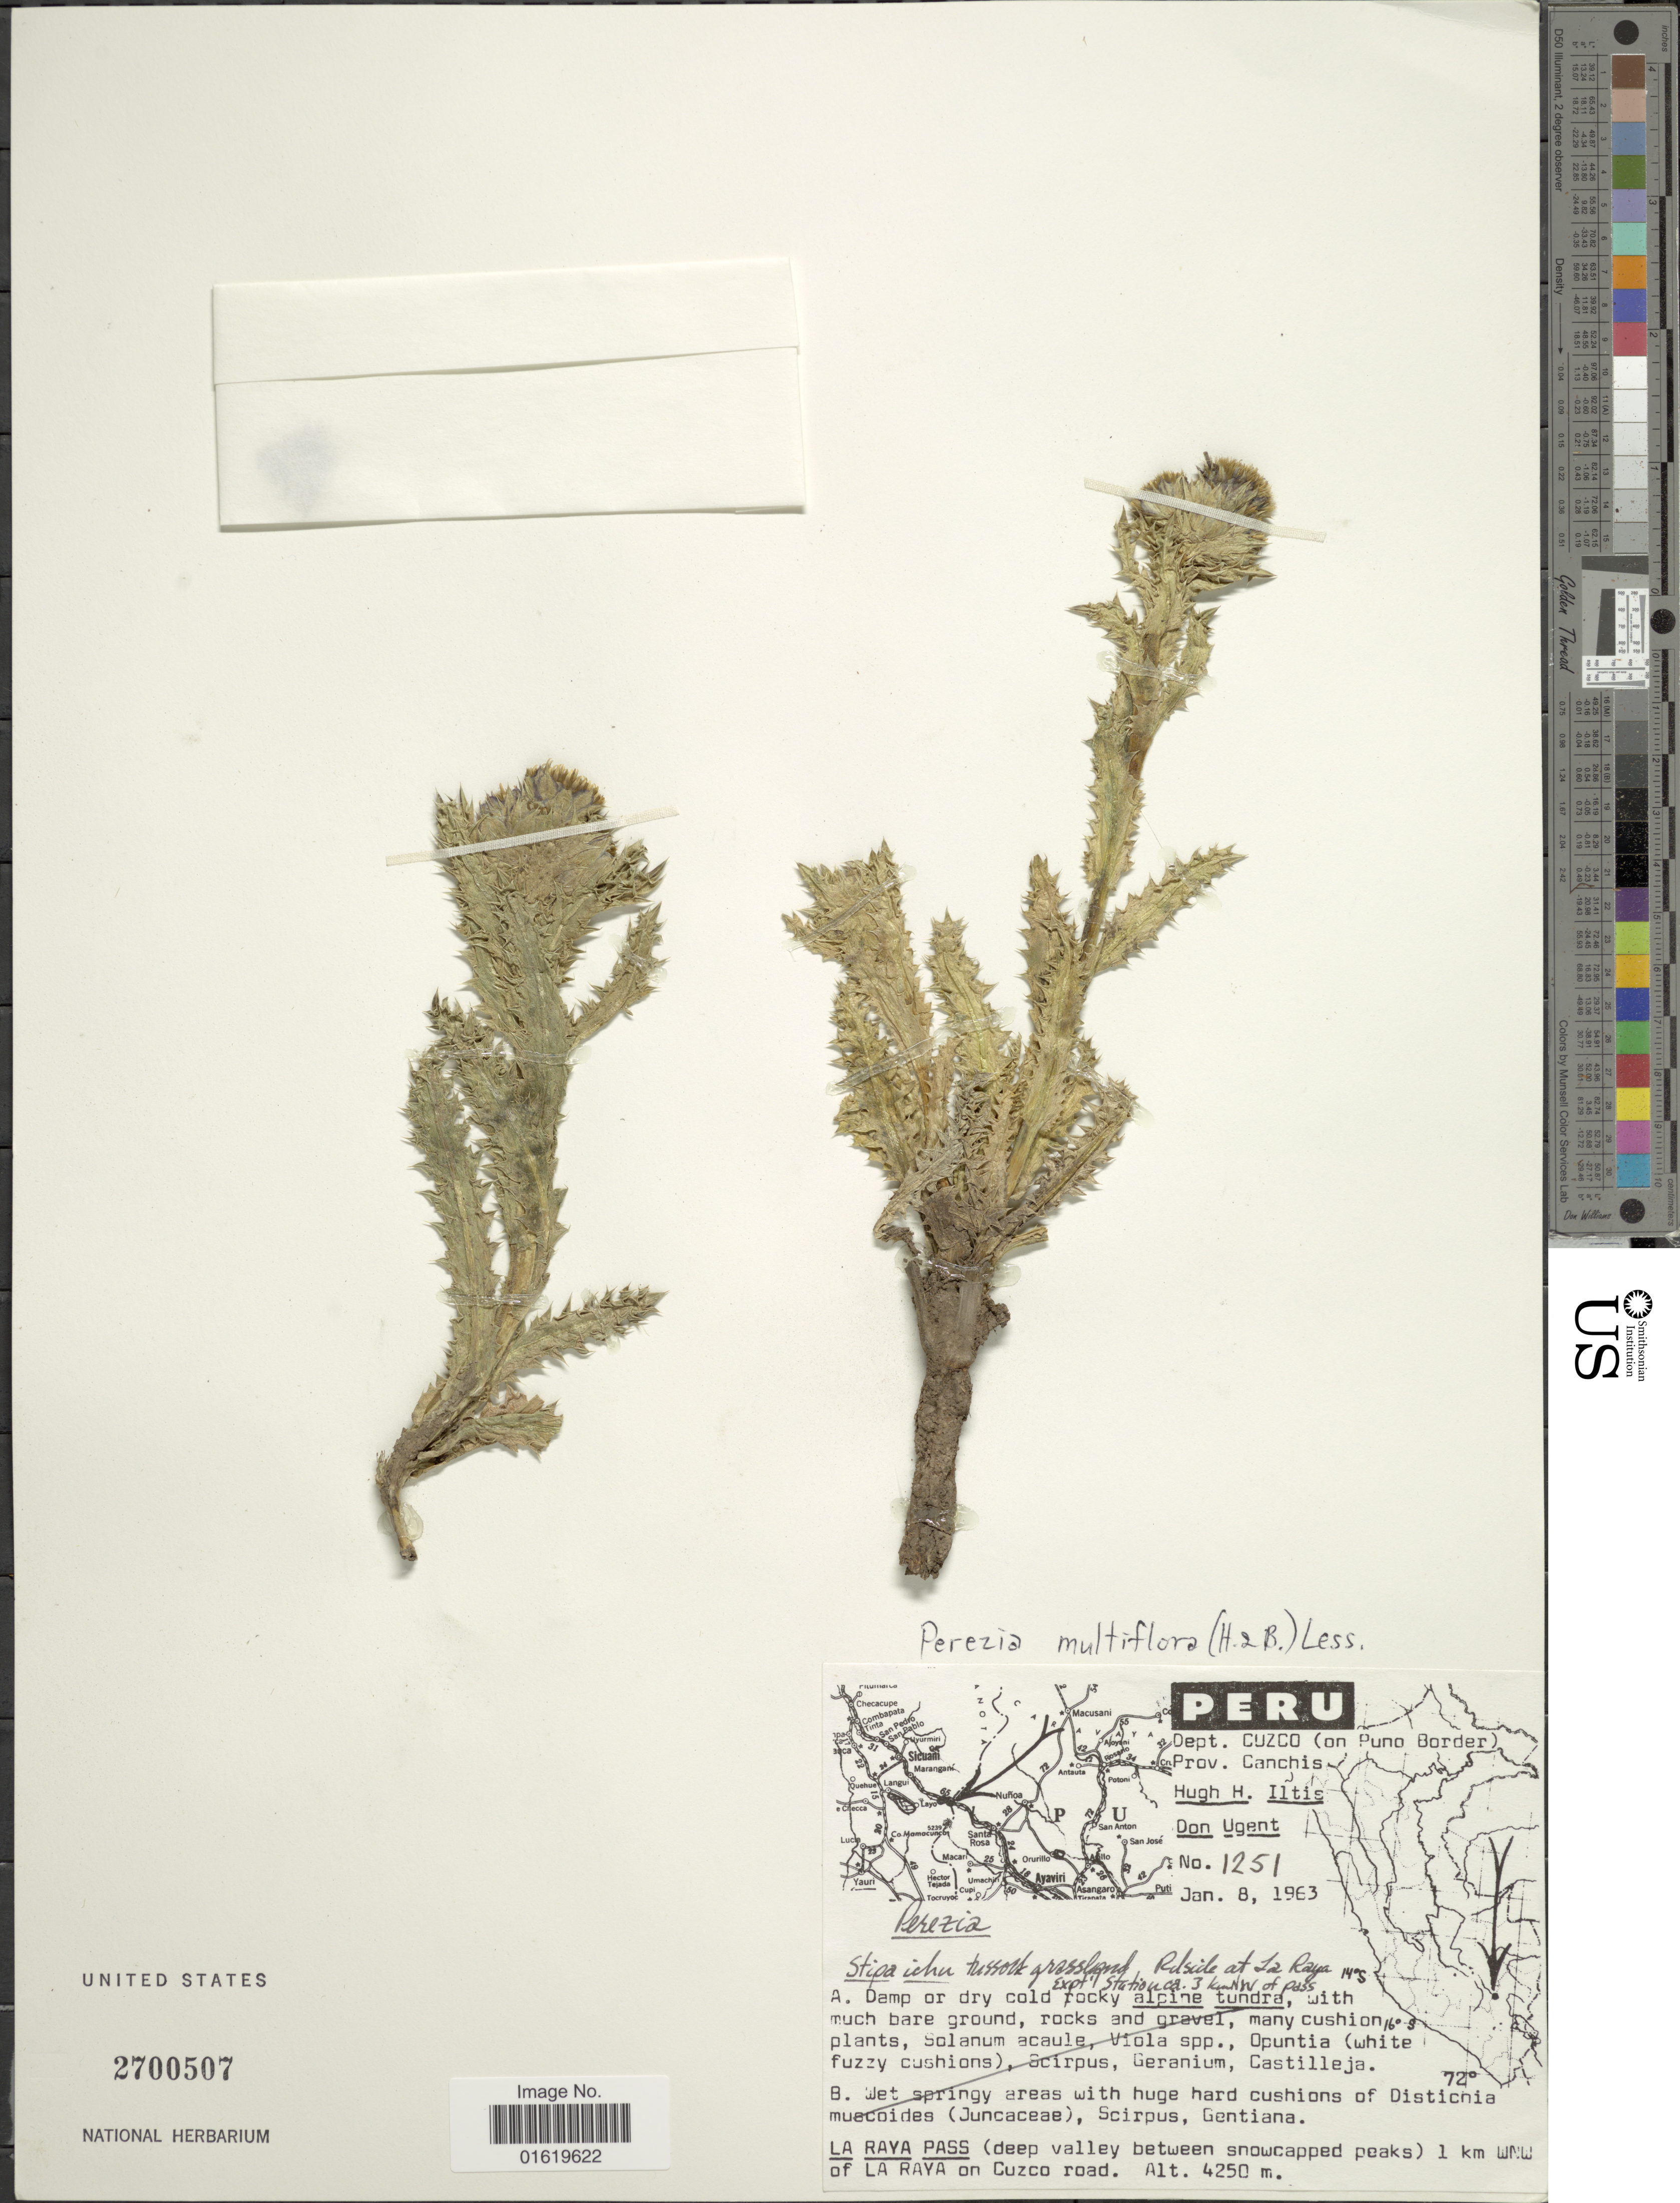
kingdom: Plantae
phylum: Tracheophyta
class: Magnoliopsida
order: Asterales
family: Asteraceae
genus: Perezia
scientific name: Perezia multiflora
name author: Less.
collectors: H. H. Iltis & D. Ugent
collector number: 1251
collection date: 1963-01-08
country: Peru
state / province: Cusco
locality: Dept. Cuzco (on Puno Border). Prov. Canchis. La Raya Pass (deep valley between snowcapped peaks) 1 km WNW of La Raya on Cuzco road.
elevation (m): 4250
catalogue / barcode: US 2700507